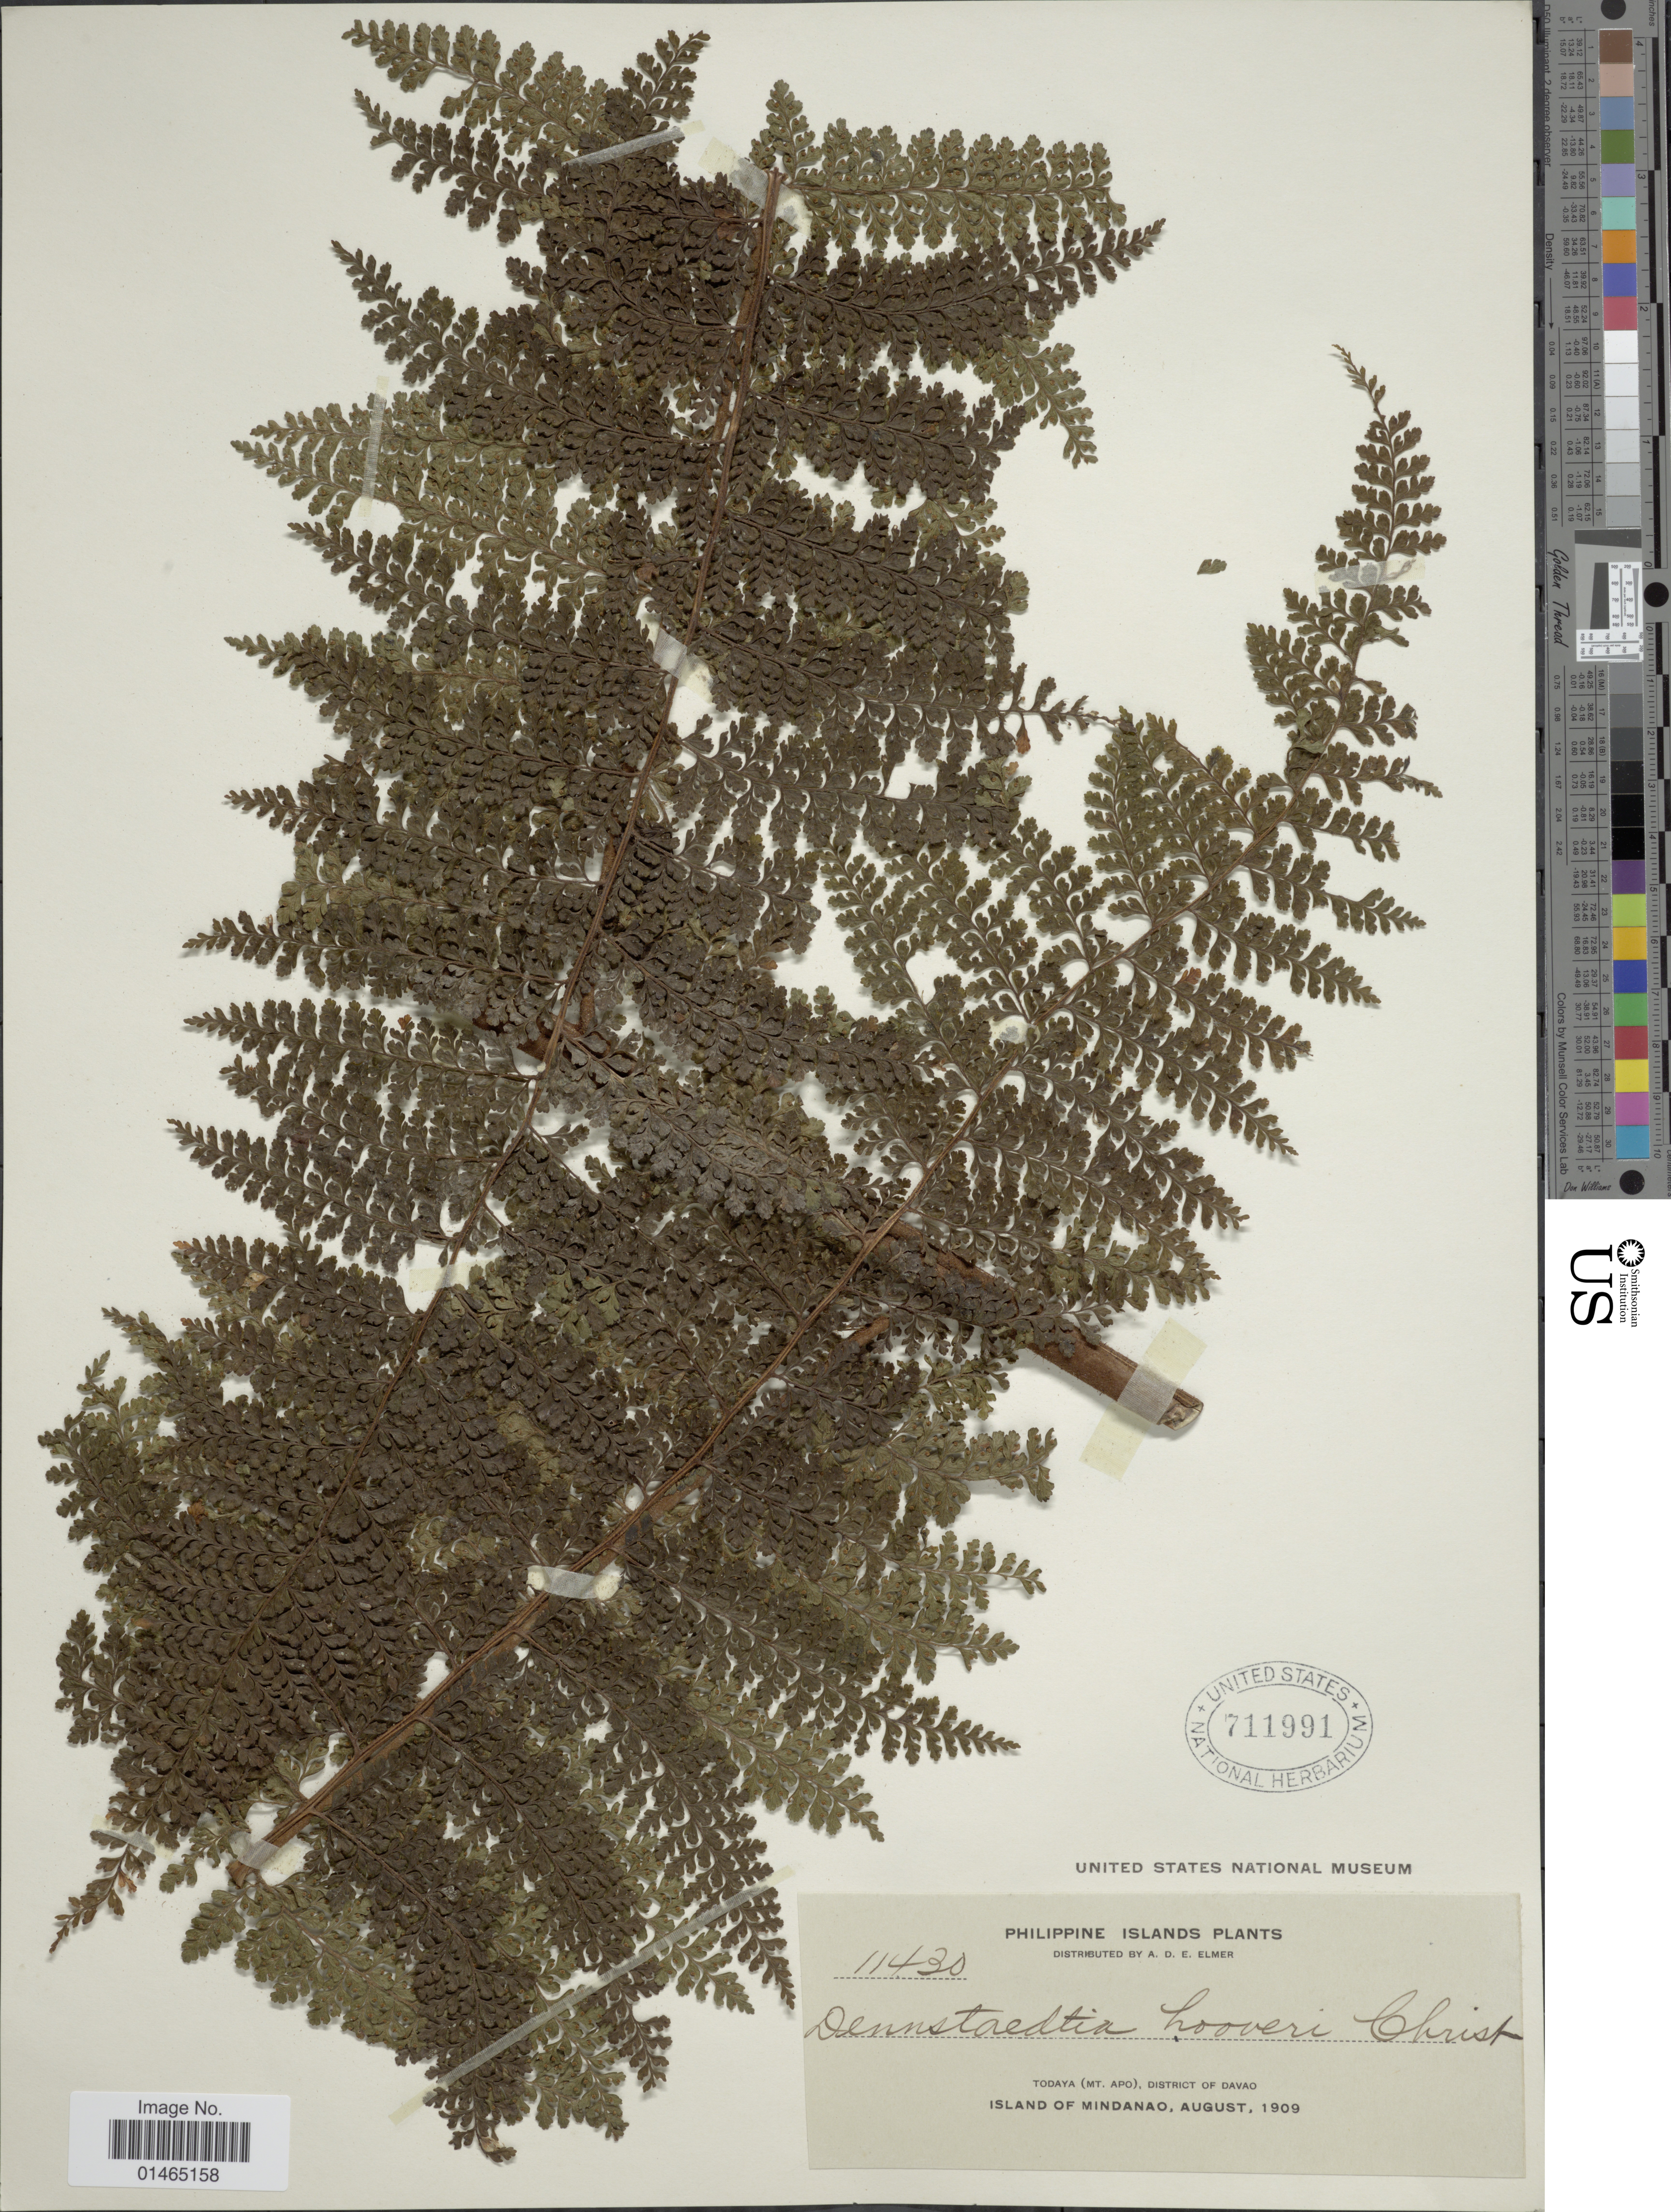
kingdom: Plantae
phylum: Tracheophyta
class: Polypodiopsida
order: Polypodiales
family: Dennstaedtiaceae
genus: Dennstaedtia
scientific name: Dennstaedtia hooveri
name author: Christ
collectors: A. D. E. Elmer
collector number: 11430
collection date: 1909-08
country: Philippines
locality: Todaya (Mt. Apo), District of Davao. Island of Mindanao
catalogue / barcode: US 711991